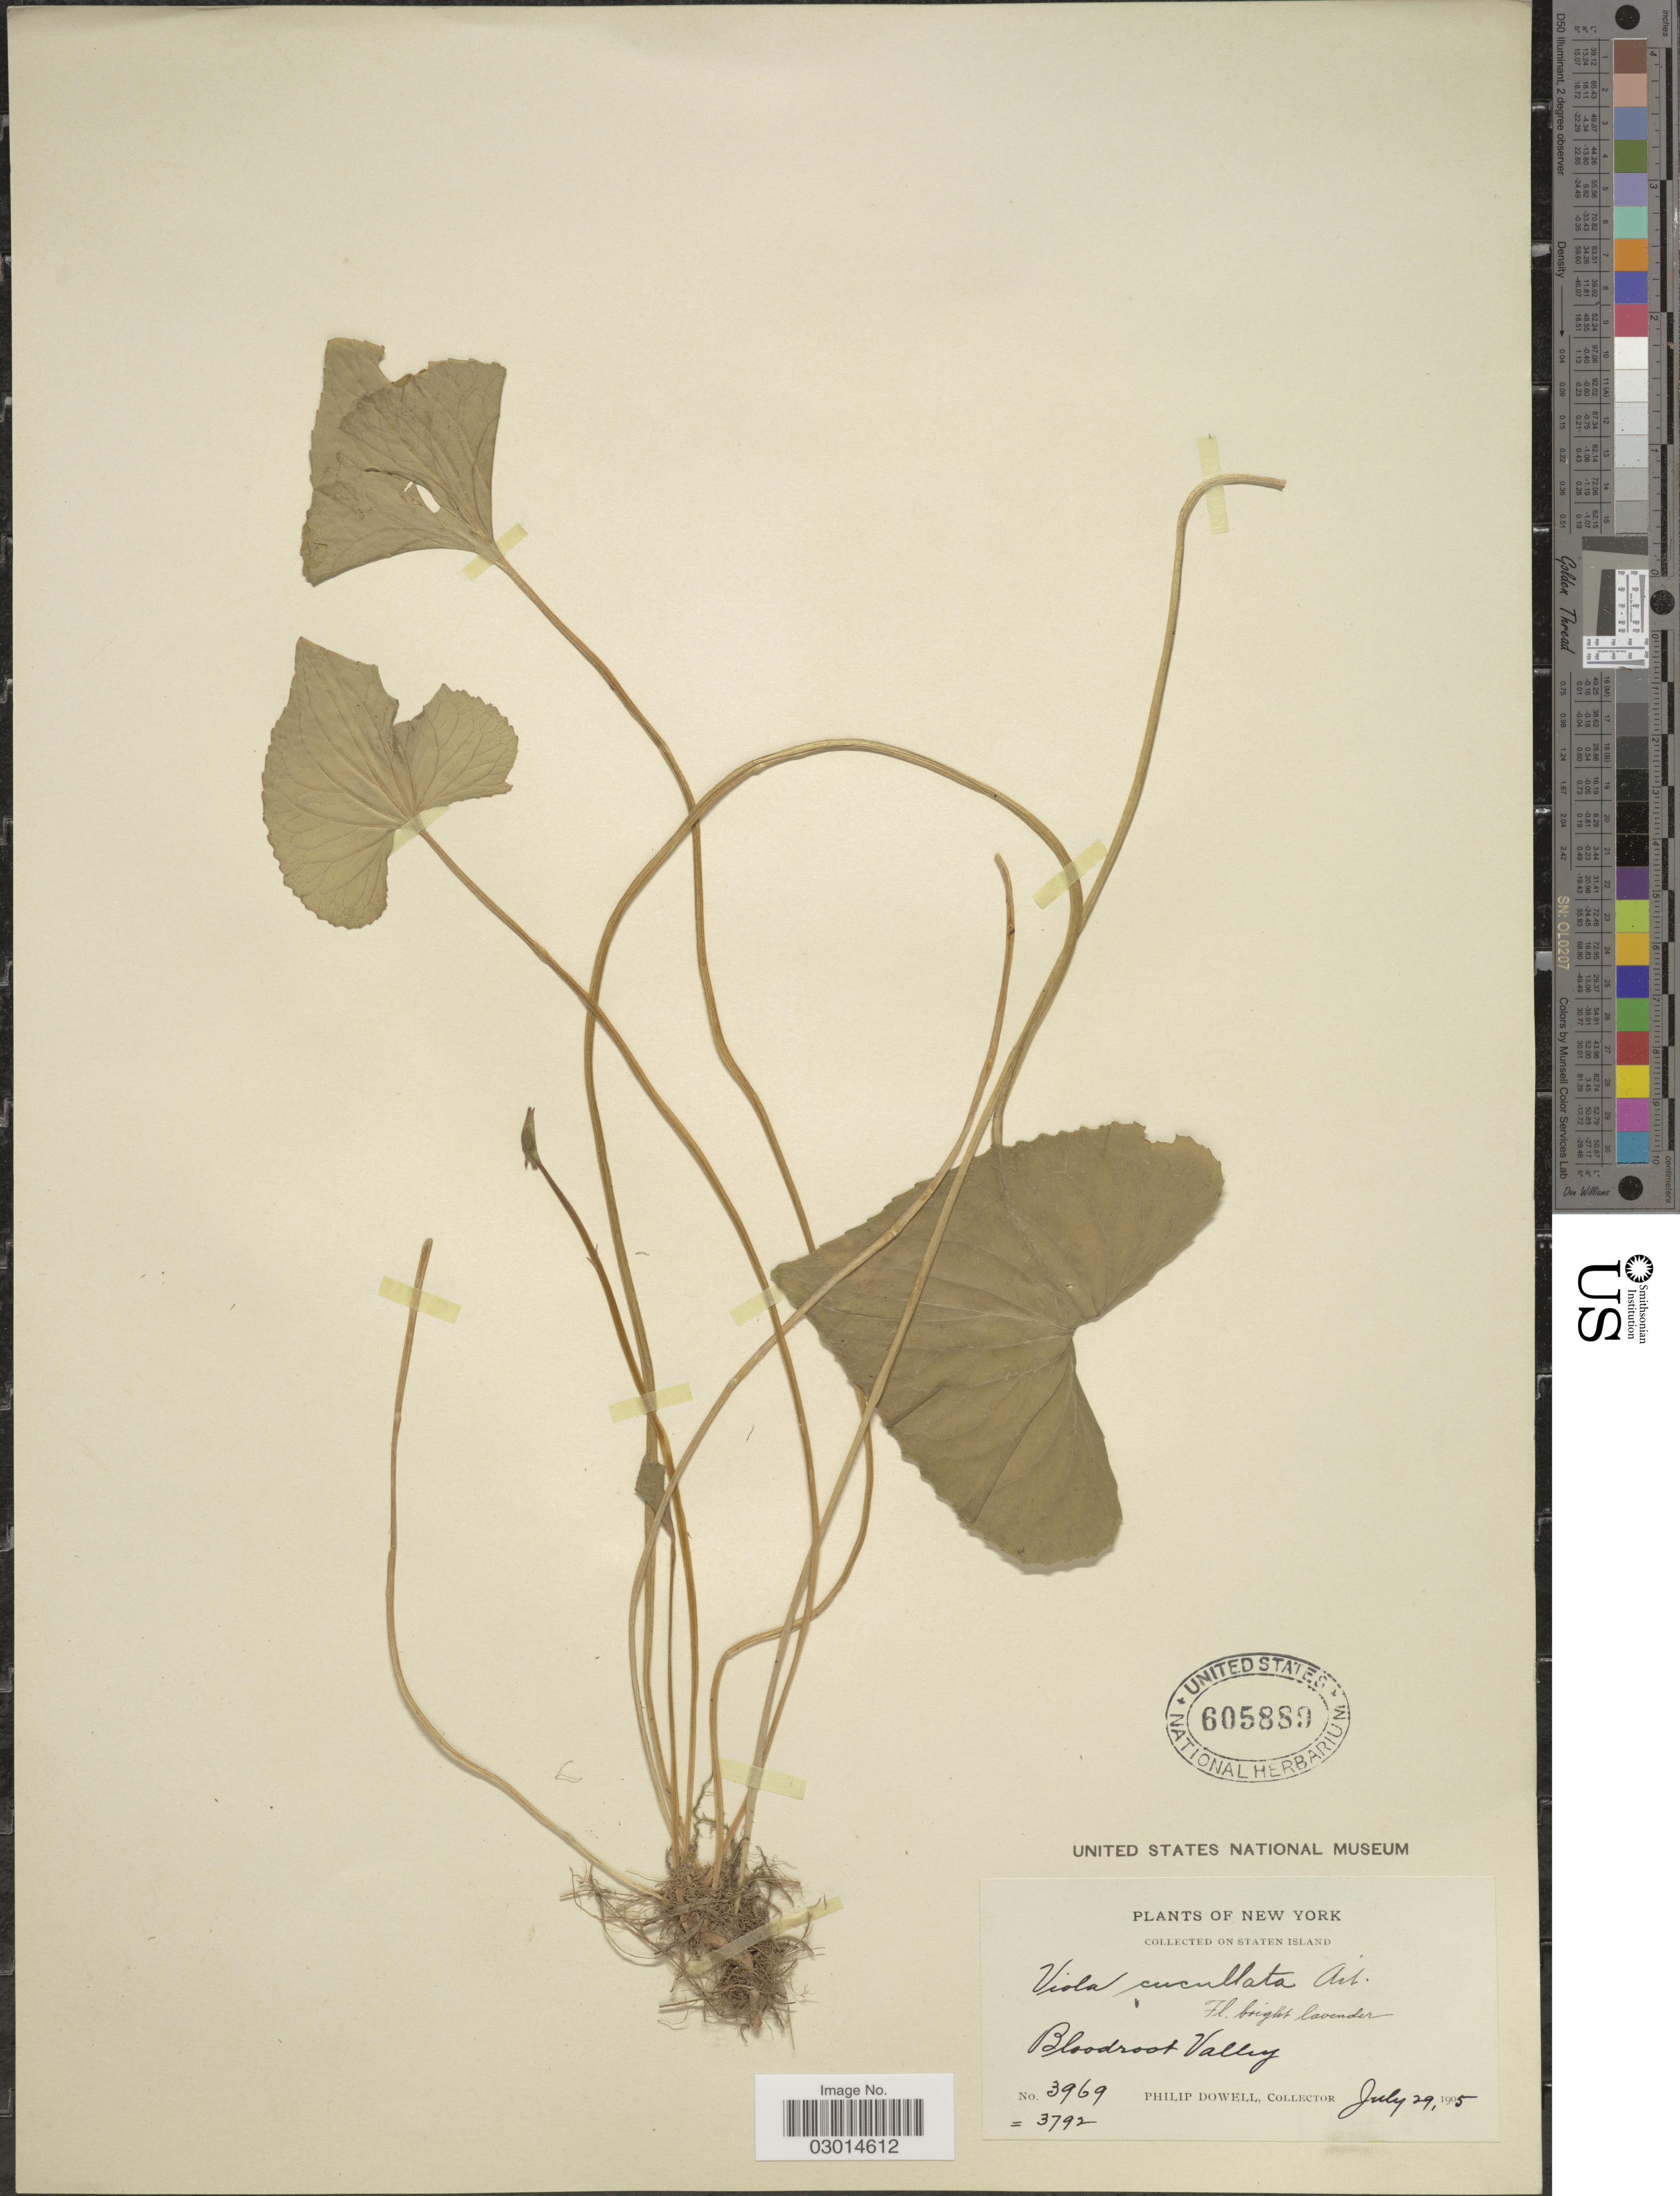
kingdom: Plantae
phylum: Tracheophyta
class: Magnoliopsida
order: Malpighiales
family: Violaceae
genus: Viola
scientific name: Viola cucullata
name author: Aiton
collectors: P. Dowell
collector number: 3969=3792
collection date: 1905-07-29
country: United States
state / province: New York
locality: Staten Island, Bloodroot Valley.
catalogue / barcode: US 605889